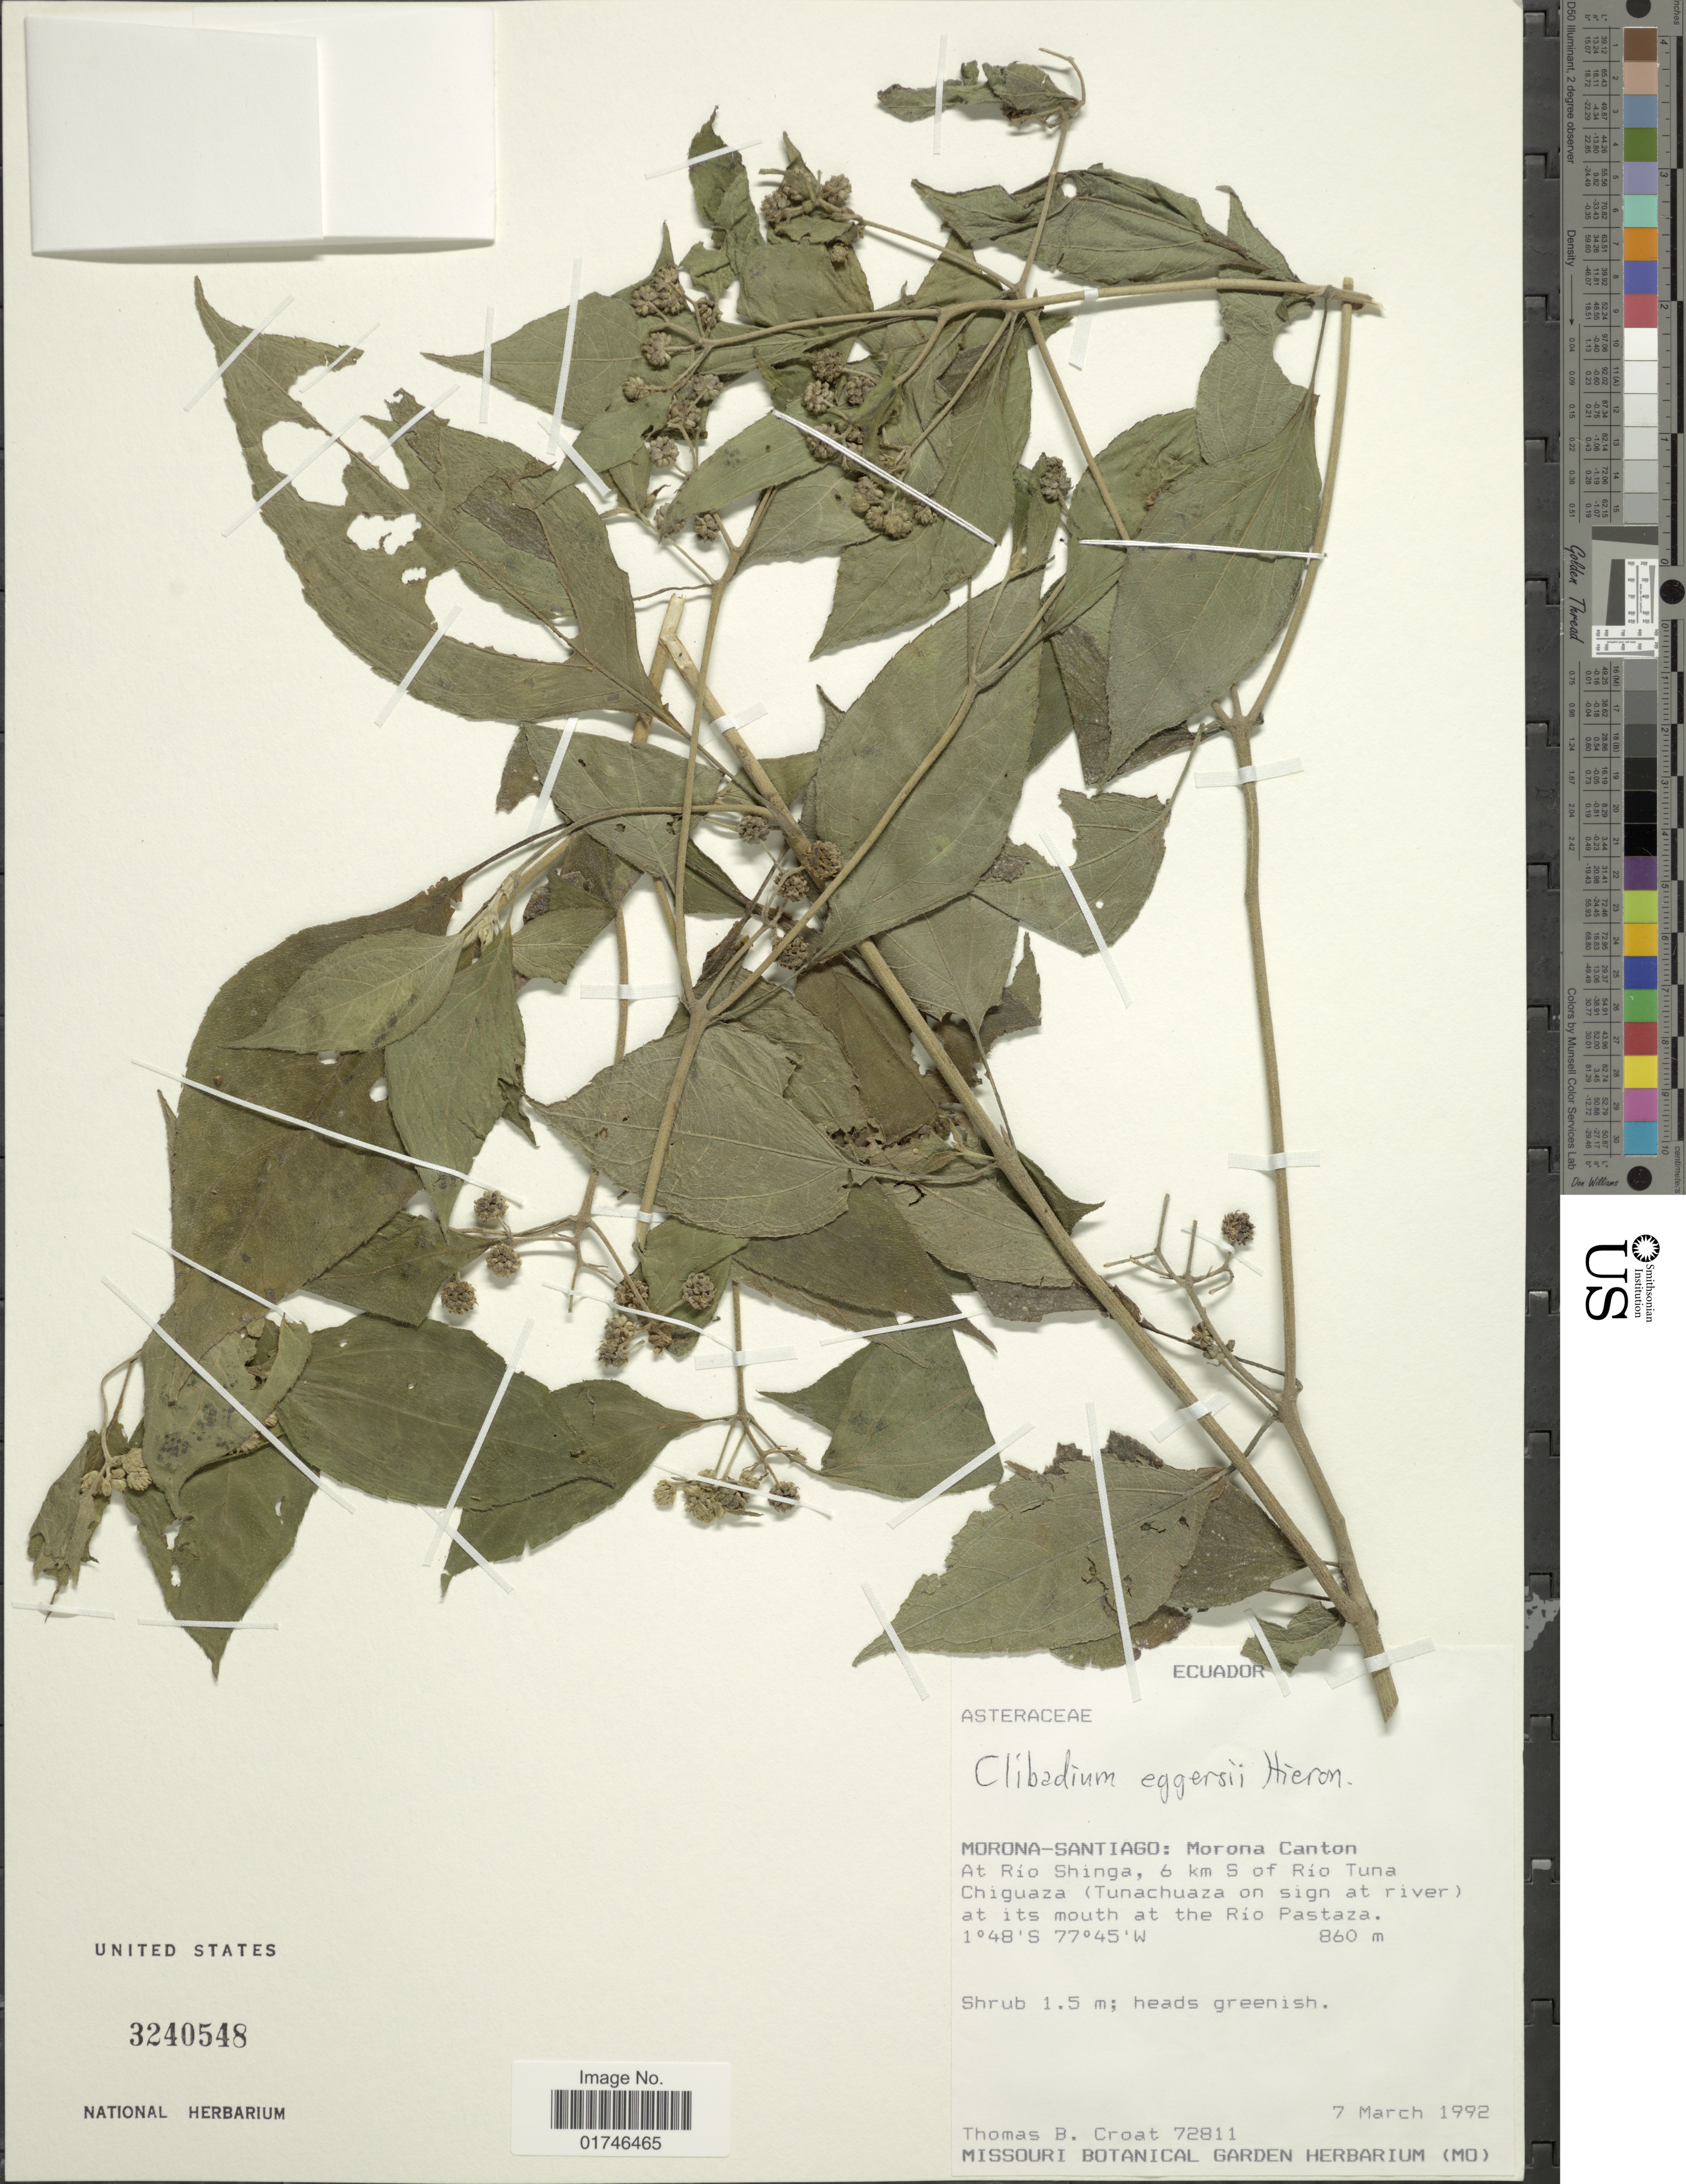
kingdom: Plantae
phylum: Tracheophyta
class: Magnoliopsida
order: Asterales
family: Asteraceae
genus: Clibadium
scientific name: Clibadium eggersii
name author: Hieron.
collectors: T. B. Croat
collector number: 72811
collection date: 1992-03-07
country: Ecuador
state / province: Morona-Santiago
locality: Morona-Santiago: Morona Canton. At Rio Shinga, 6 km S of Rio Tuna Chiguaza (Tunachuaza ) on sign at river) at its mouth at the Rio Pastaza.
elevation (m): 860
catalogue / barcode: US 3240548